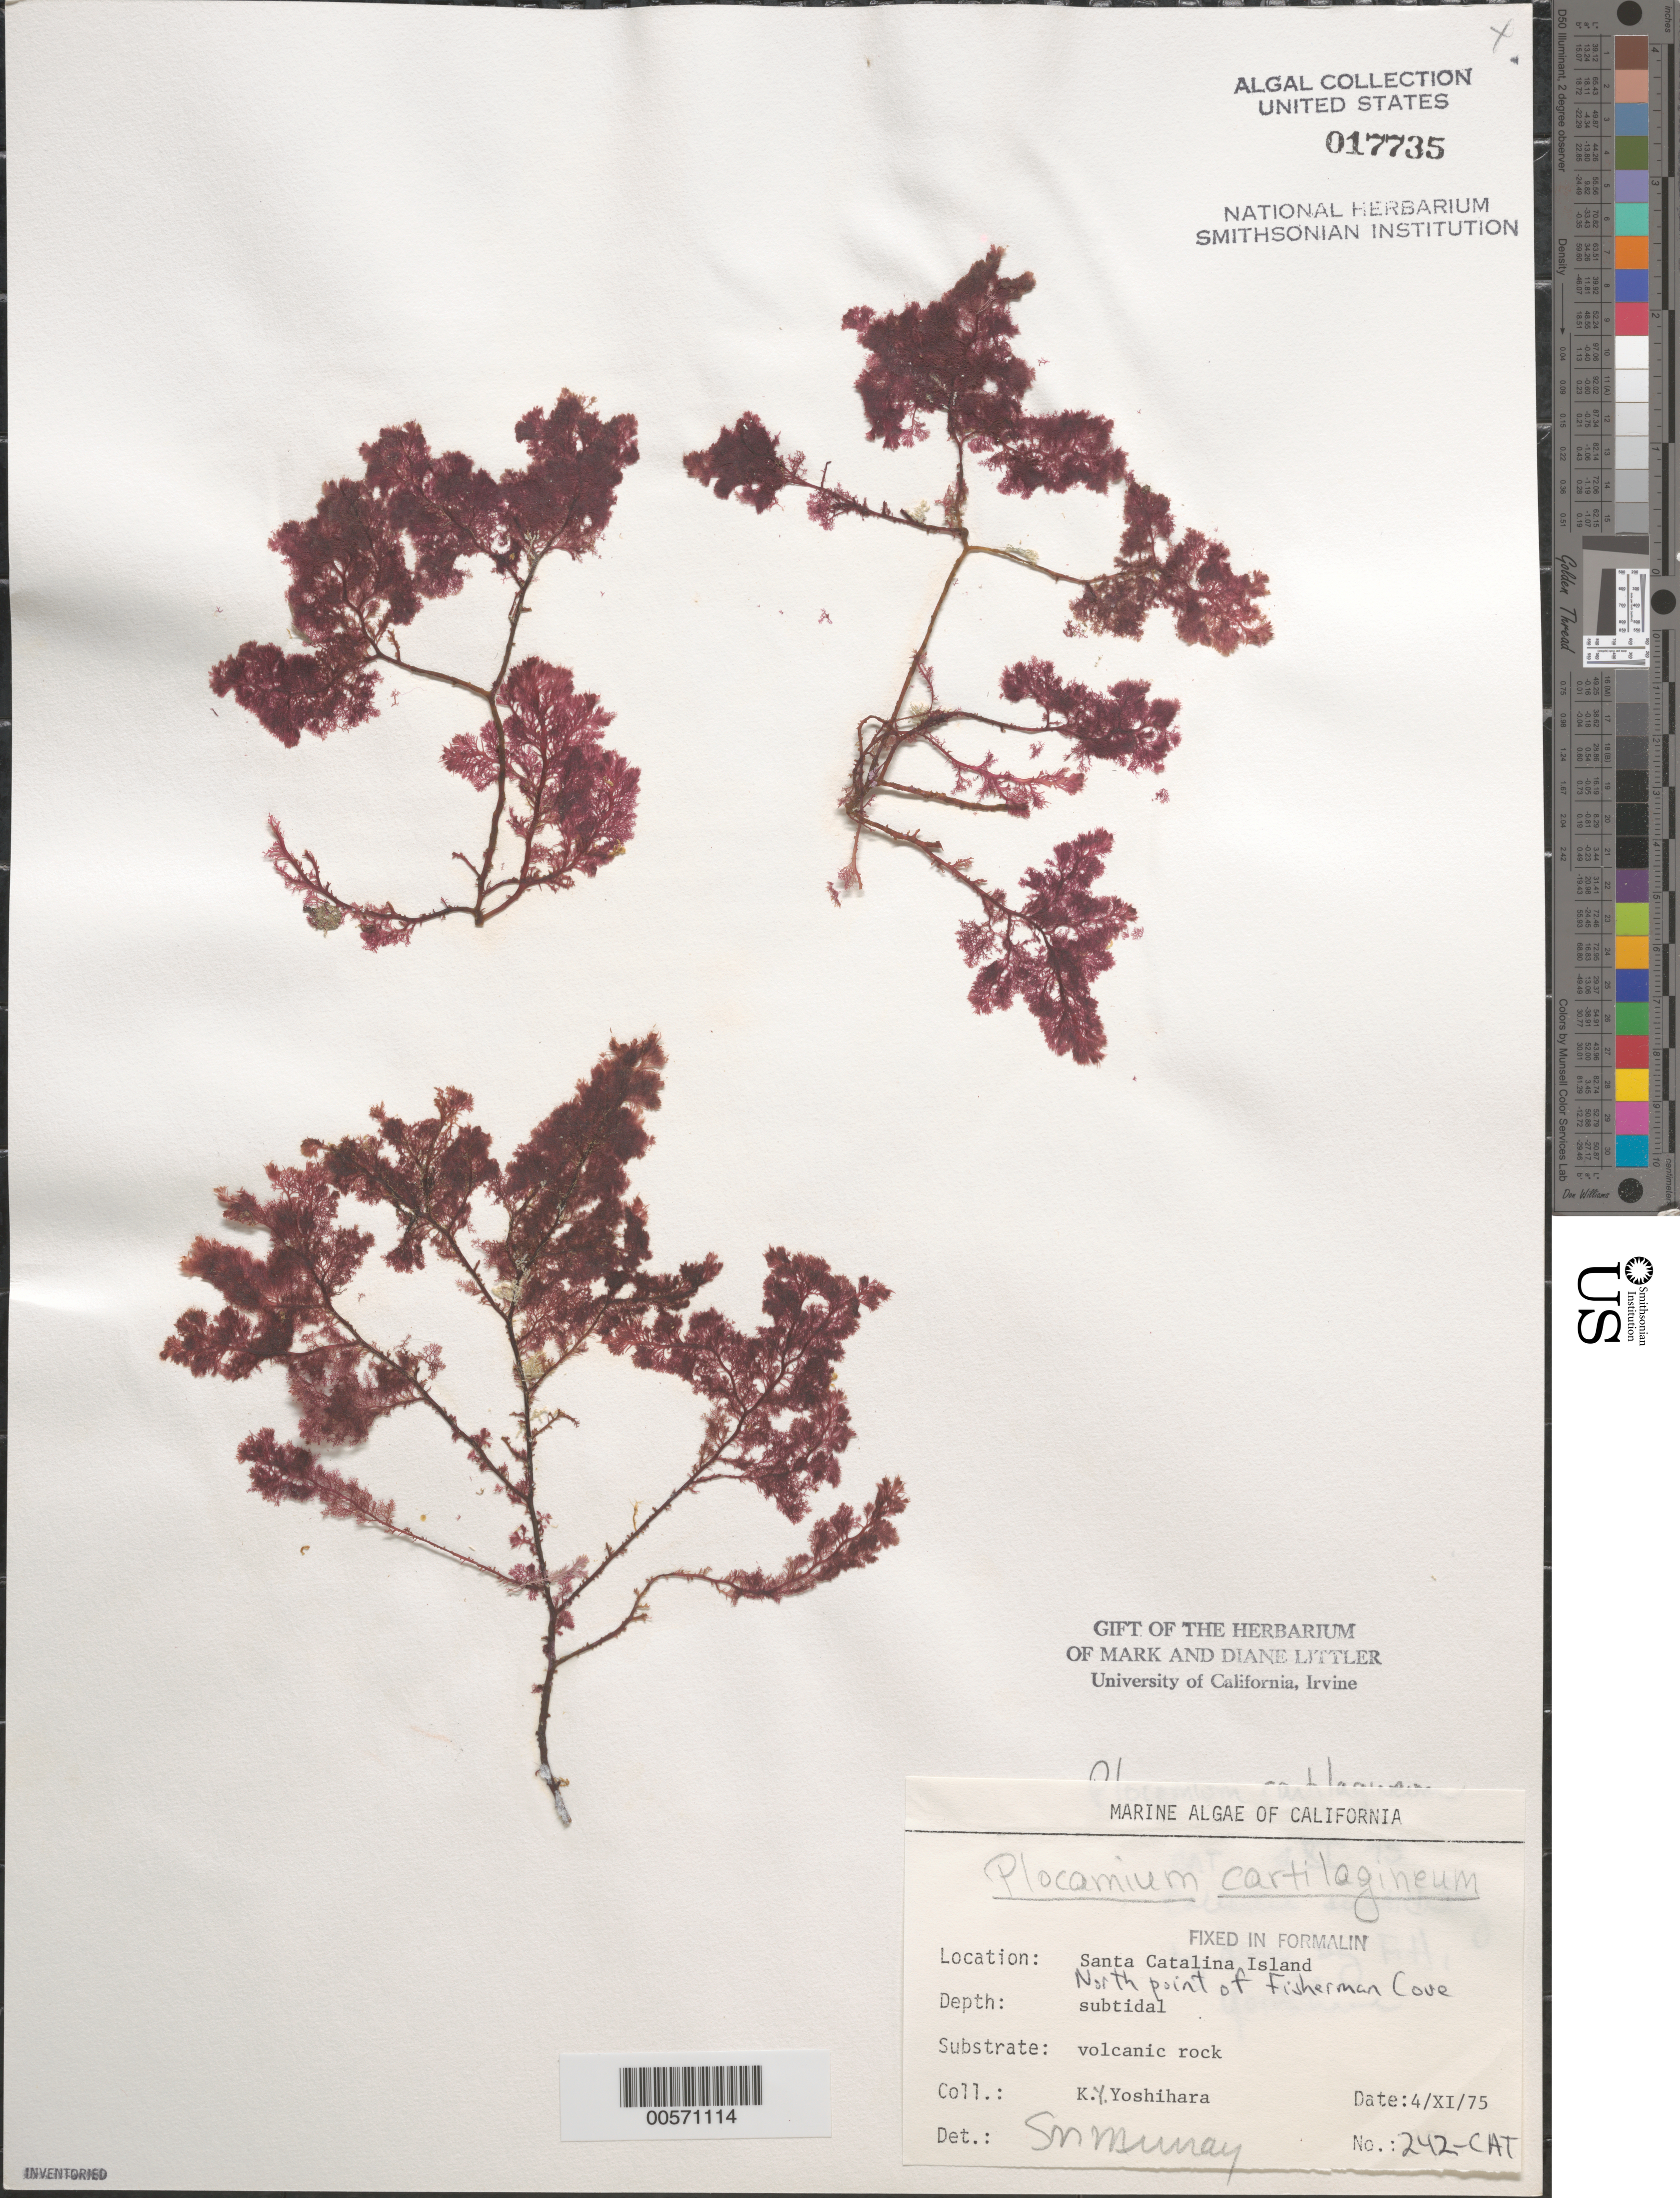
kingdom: Plantae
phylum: Rhodophyta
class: Florideophyceae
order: Plocamiales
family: Plocamiaceae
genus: Plocamium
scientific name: Plocamium cartilagineum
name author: (L.) P.S. Dixon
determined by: Murray, S. N.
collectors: K. Yoshihara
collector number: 242-CAT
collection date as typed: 04 Nov 1975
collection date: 1975-11-04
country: United States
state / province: California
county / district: Los Angeles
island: Santa Catalina Island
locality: Fishermen Cove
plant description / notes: BLM-SOCALBIGHT Rocky Intertidal Survey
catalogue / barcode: US 17735